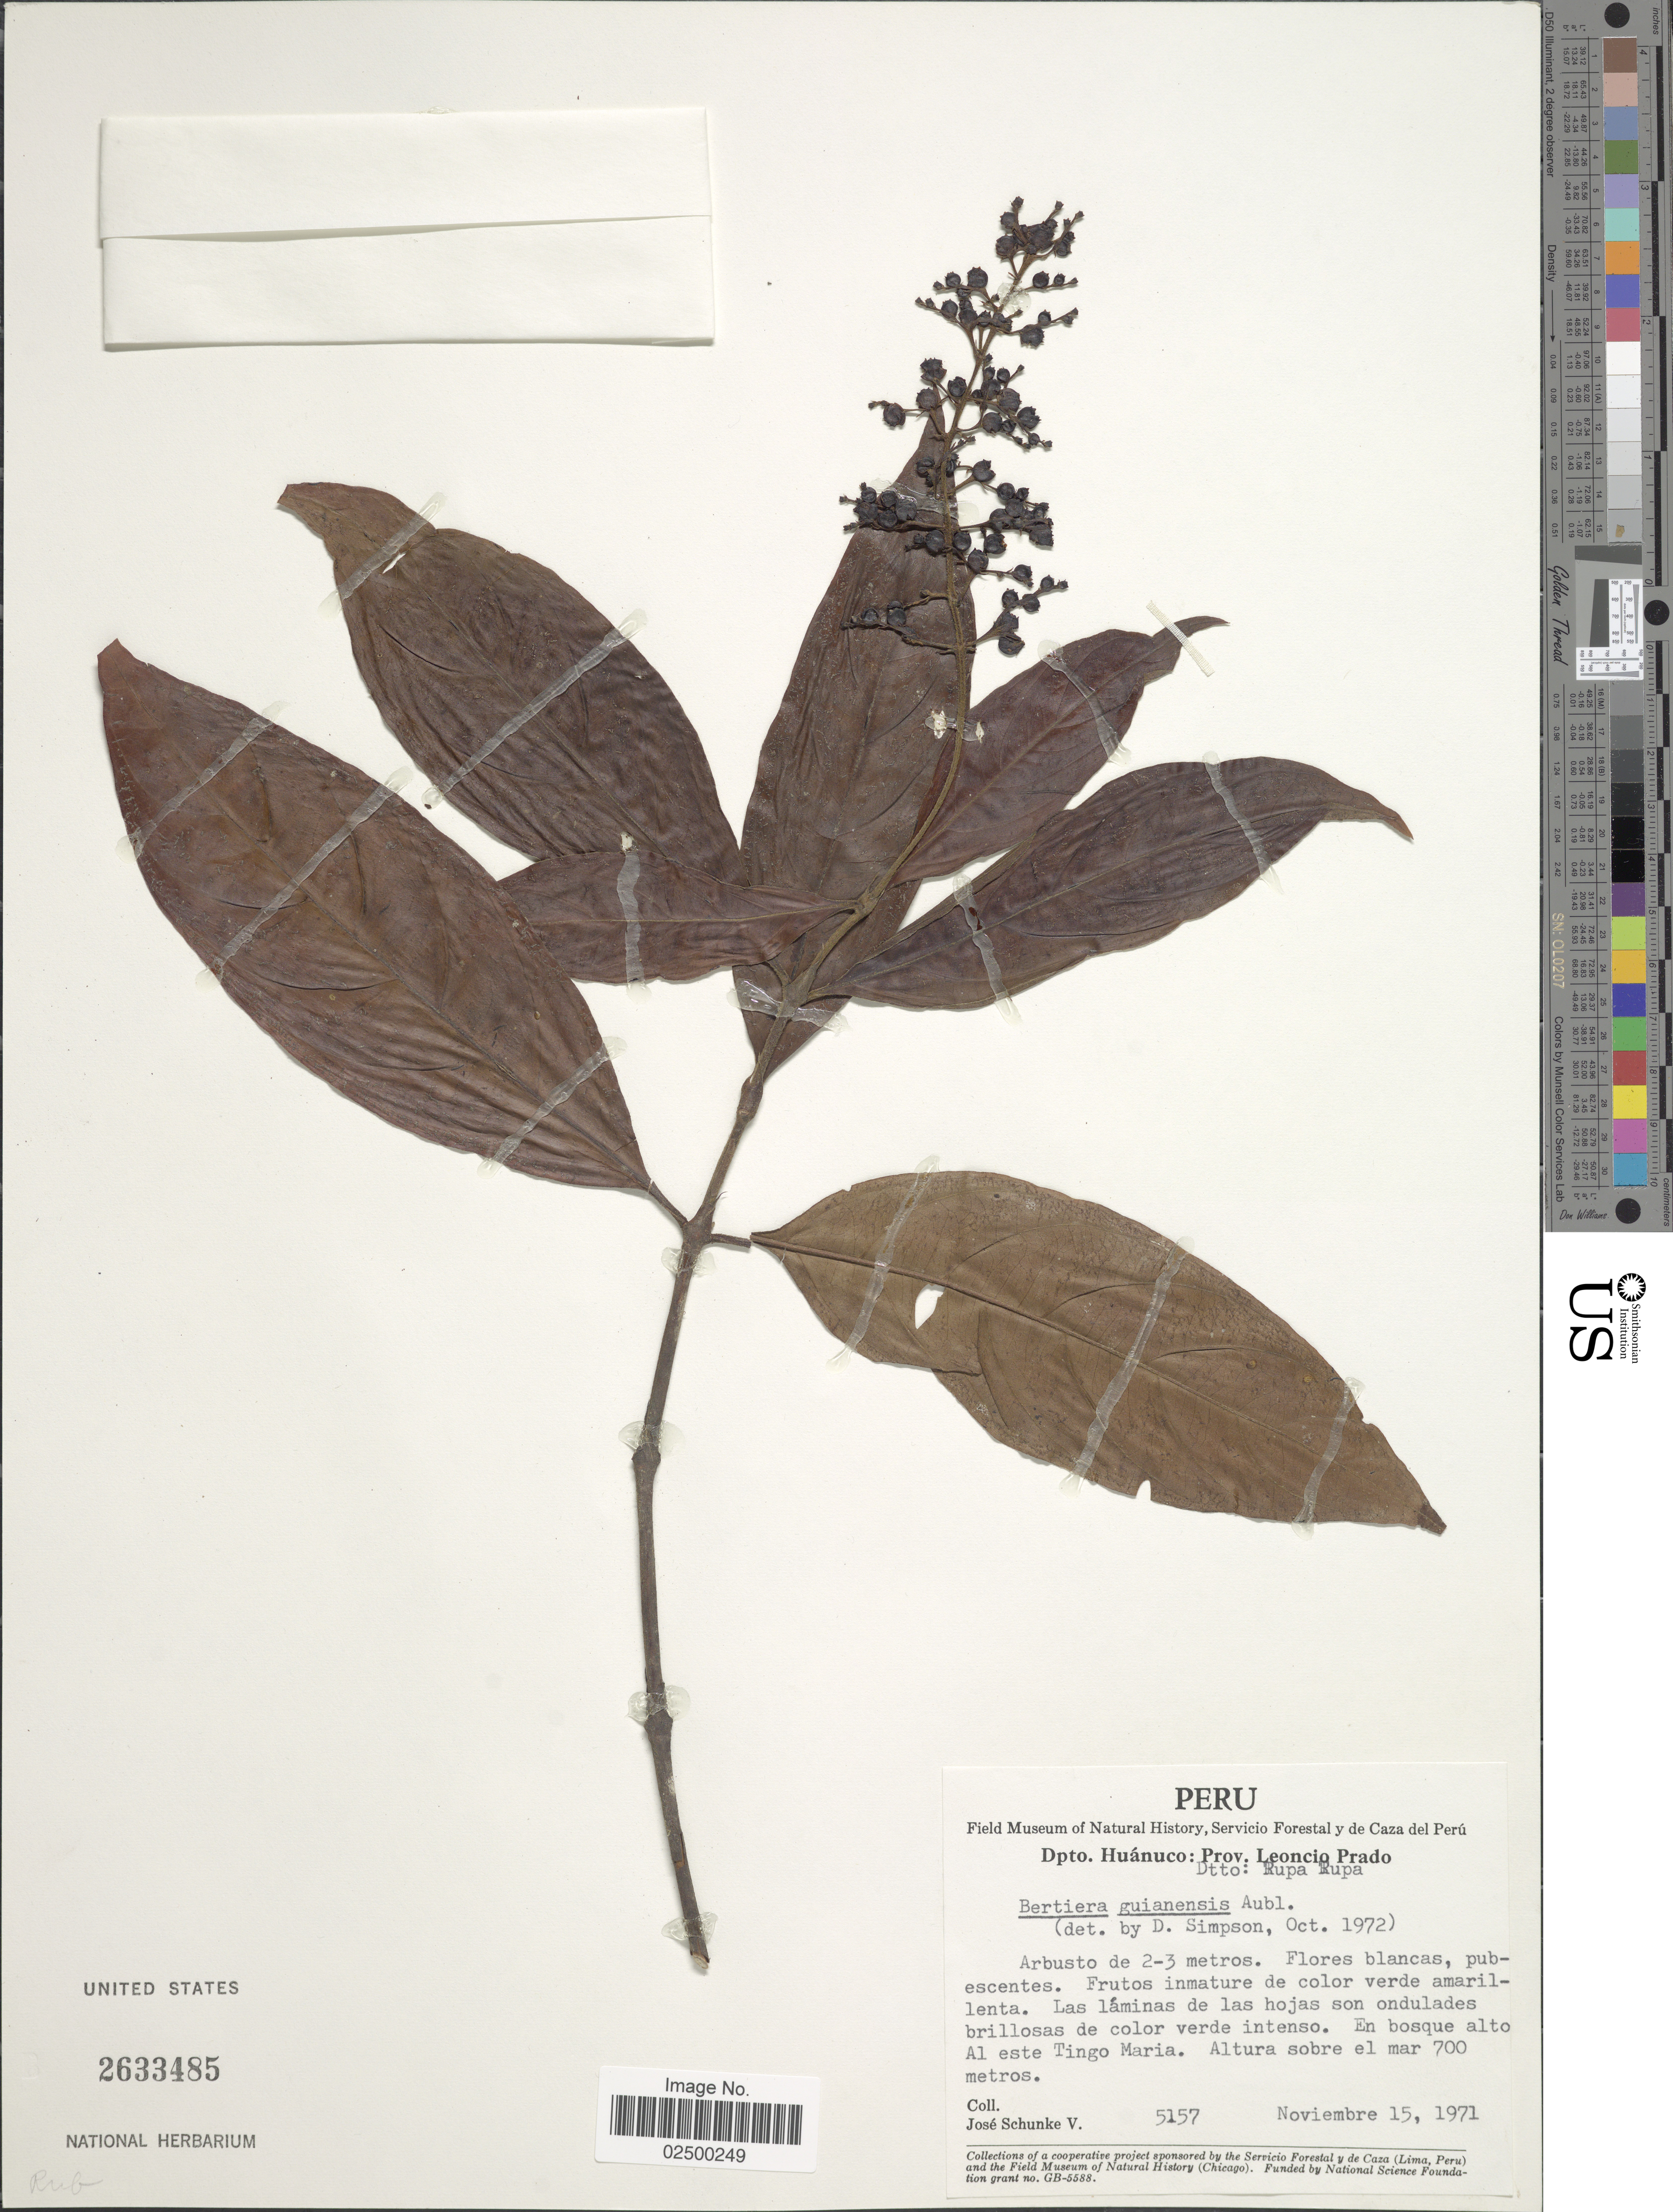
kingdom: Plantae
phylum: Tracheophyta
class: Magnoliopsida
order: Gentianales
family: Rubiaceae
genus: Bertiera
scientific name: Bertiera guianensis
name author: Aubl.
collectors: J. Schunke Vigo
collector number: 5157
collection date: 1971-11-15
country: Peru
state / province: Huánuco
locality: Prov. Leonico Prado, Dtto. Rupa Rupa, las laminas de las hojas son ondulades brillosas de color verde intense, en bosque alto Al este Tingo Maria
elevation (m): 700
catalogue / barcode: US 2633485